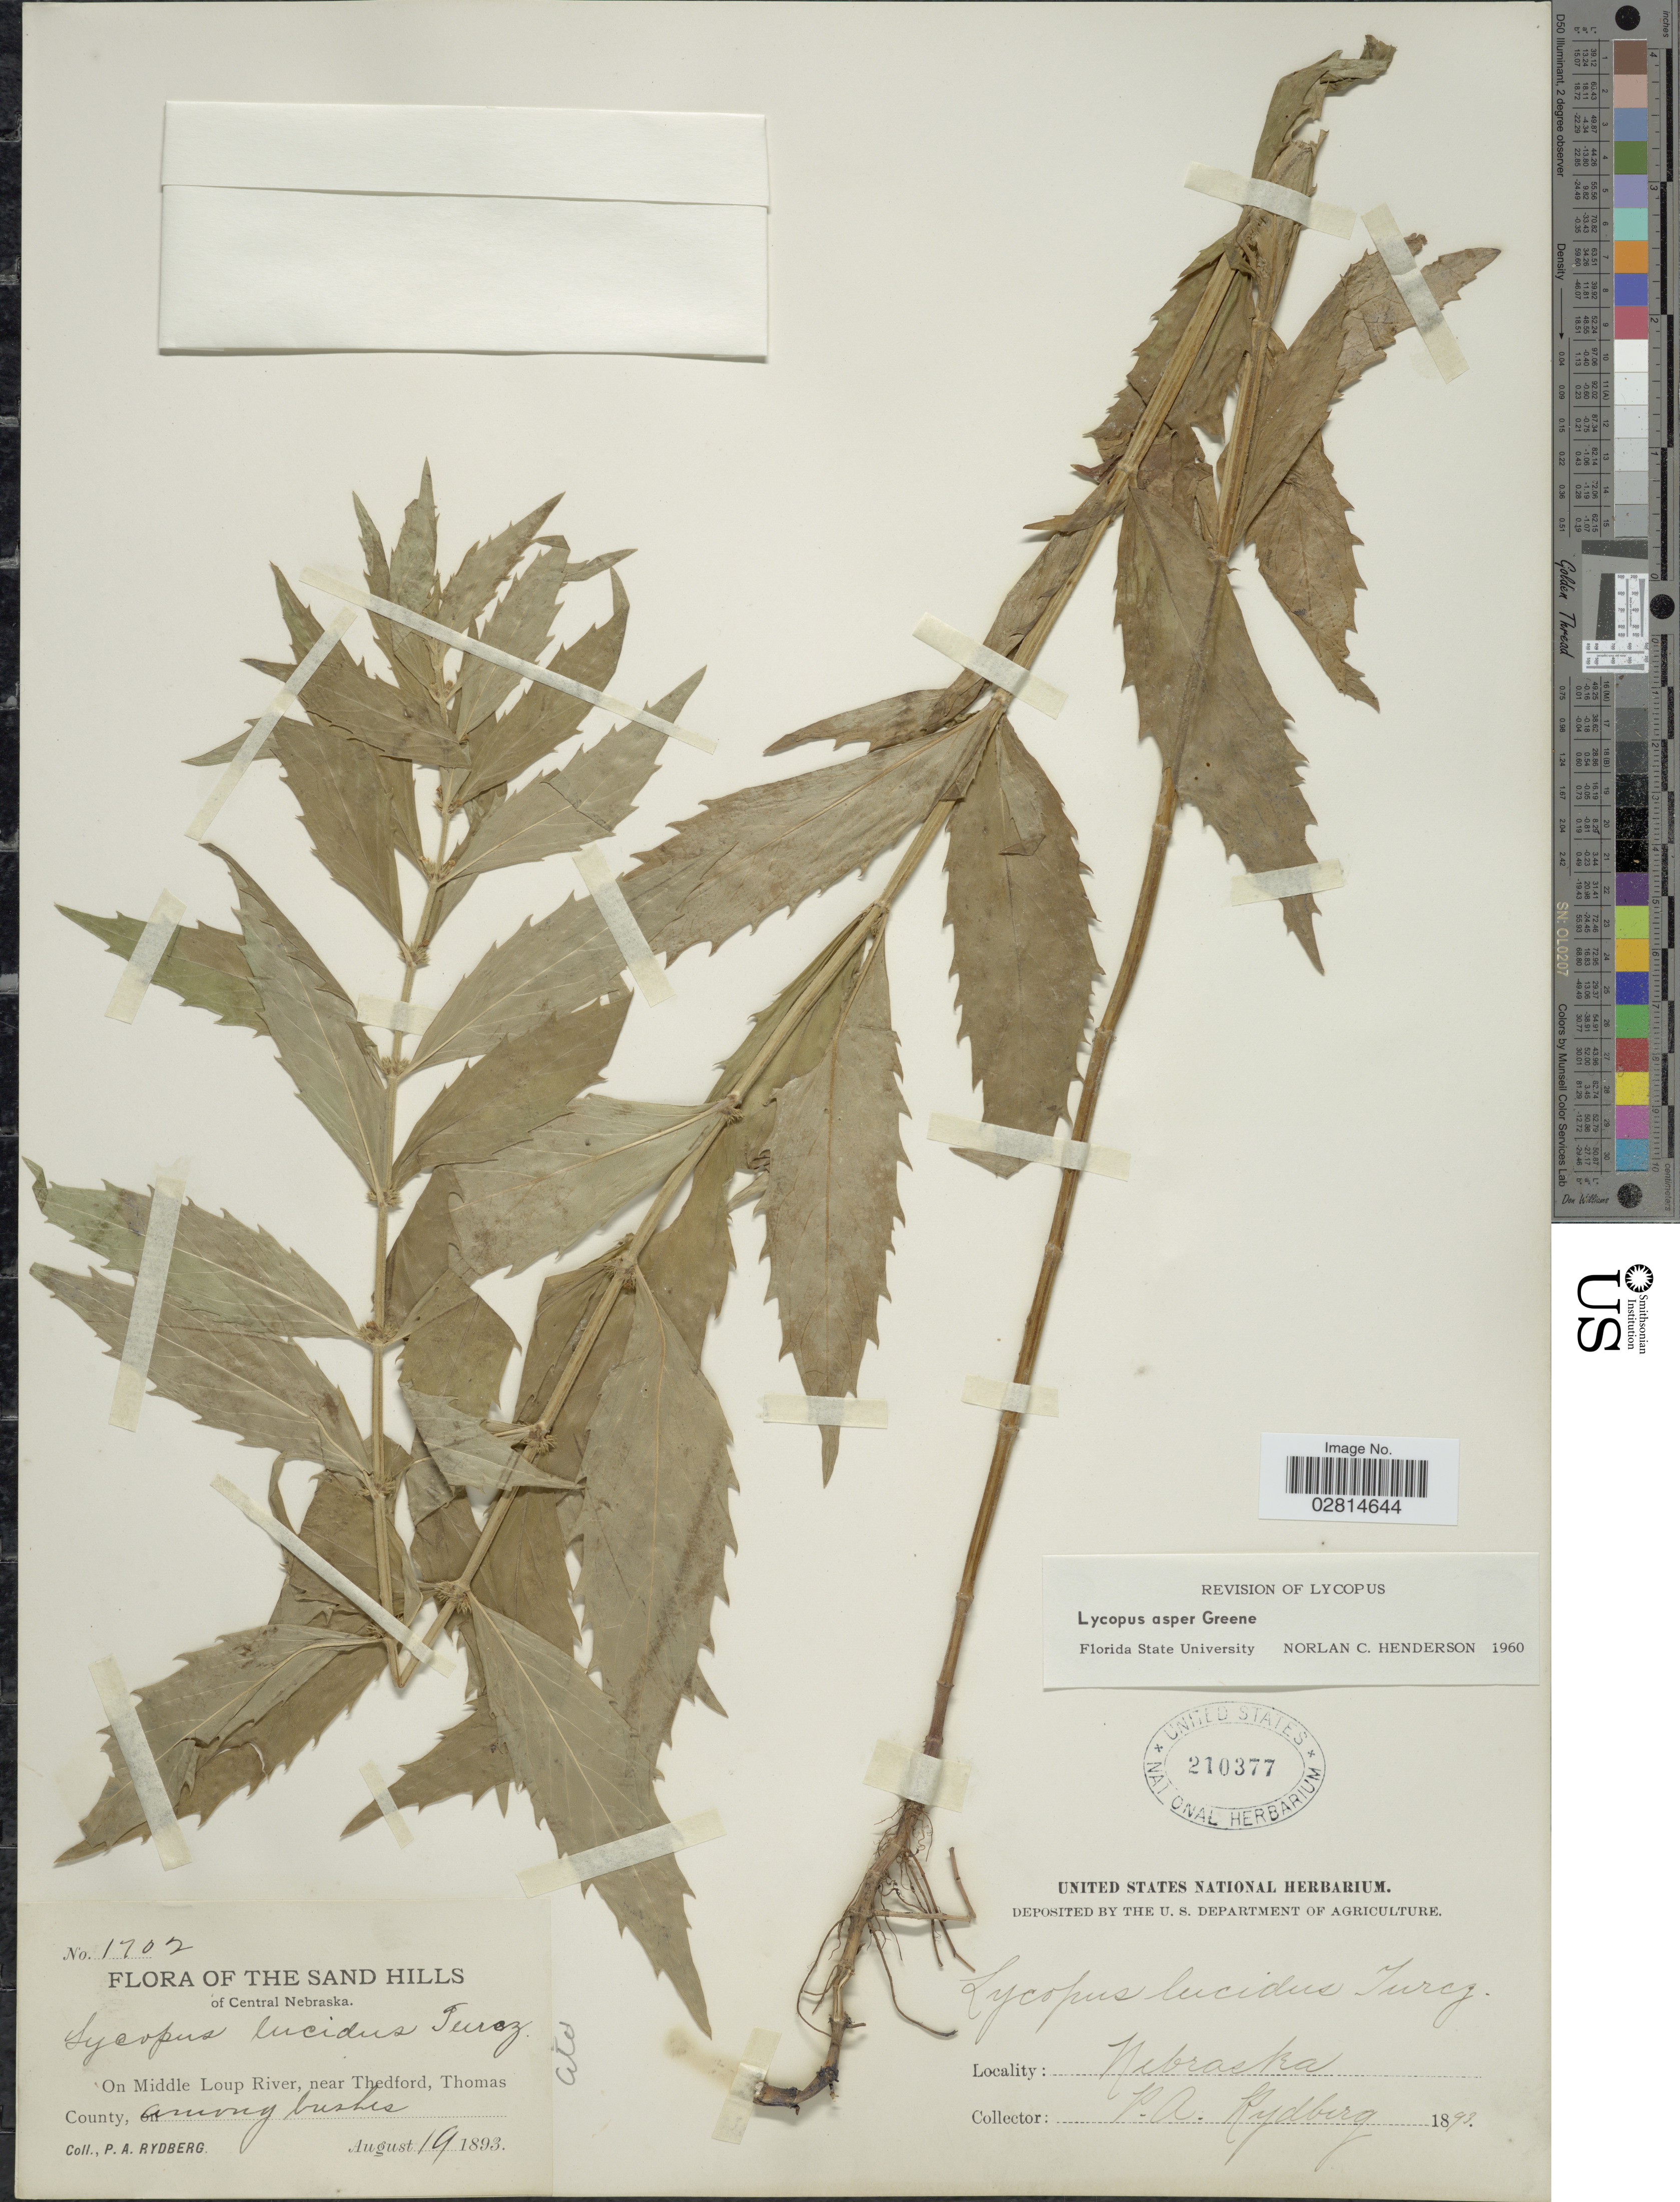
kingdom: Plantae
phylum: Tracheophyta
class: Magnoliopsida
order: Lamiales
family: Lamiaceae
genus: Lycopus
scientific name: Lycopus asper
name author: Greene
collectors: P. A. Rydberg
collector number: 1702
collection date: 1893-08-19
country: United States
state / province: Nebraska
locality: The Sand Hills of Central Nebraska. On Middle Loup River, near Thedford, Thomas County.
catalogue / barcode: US 210377